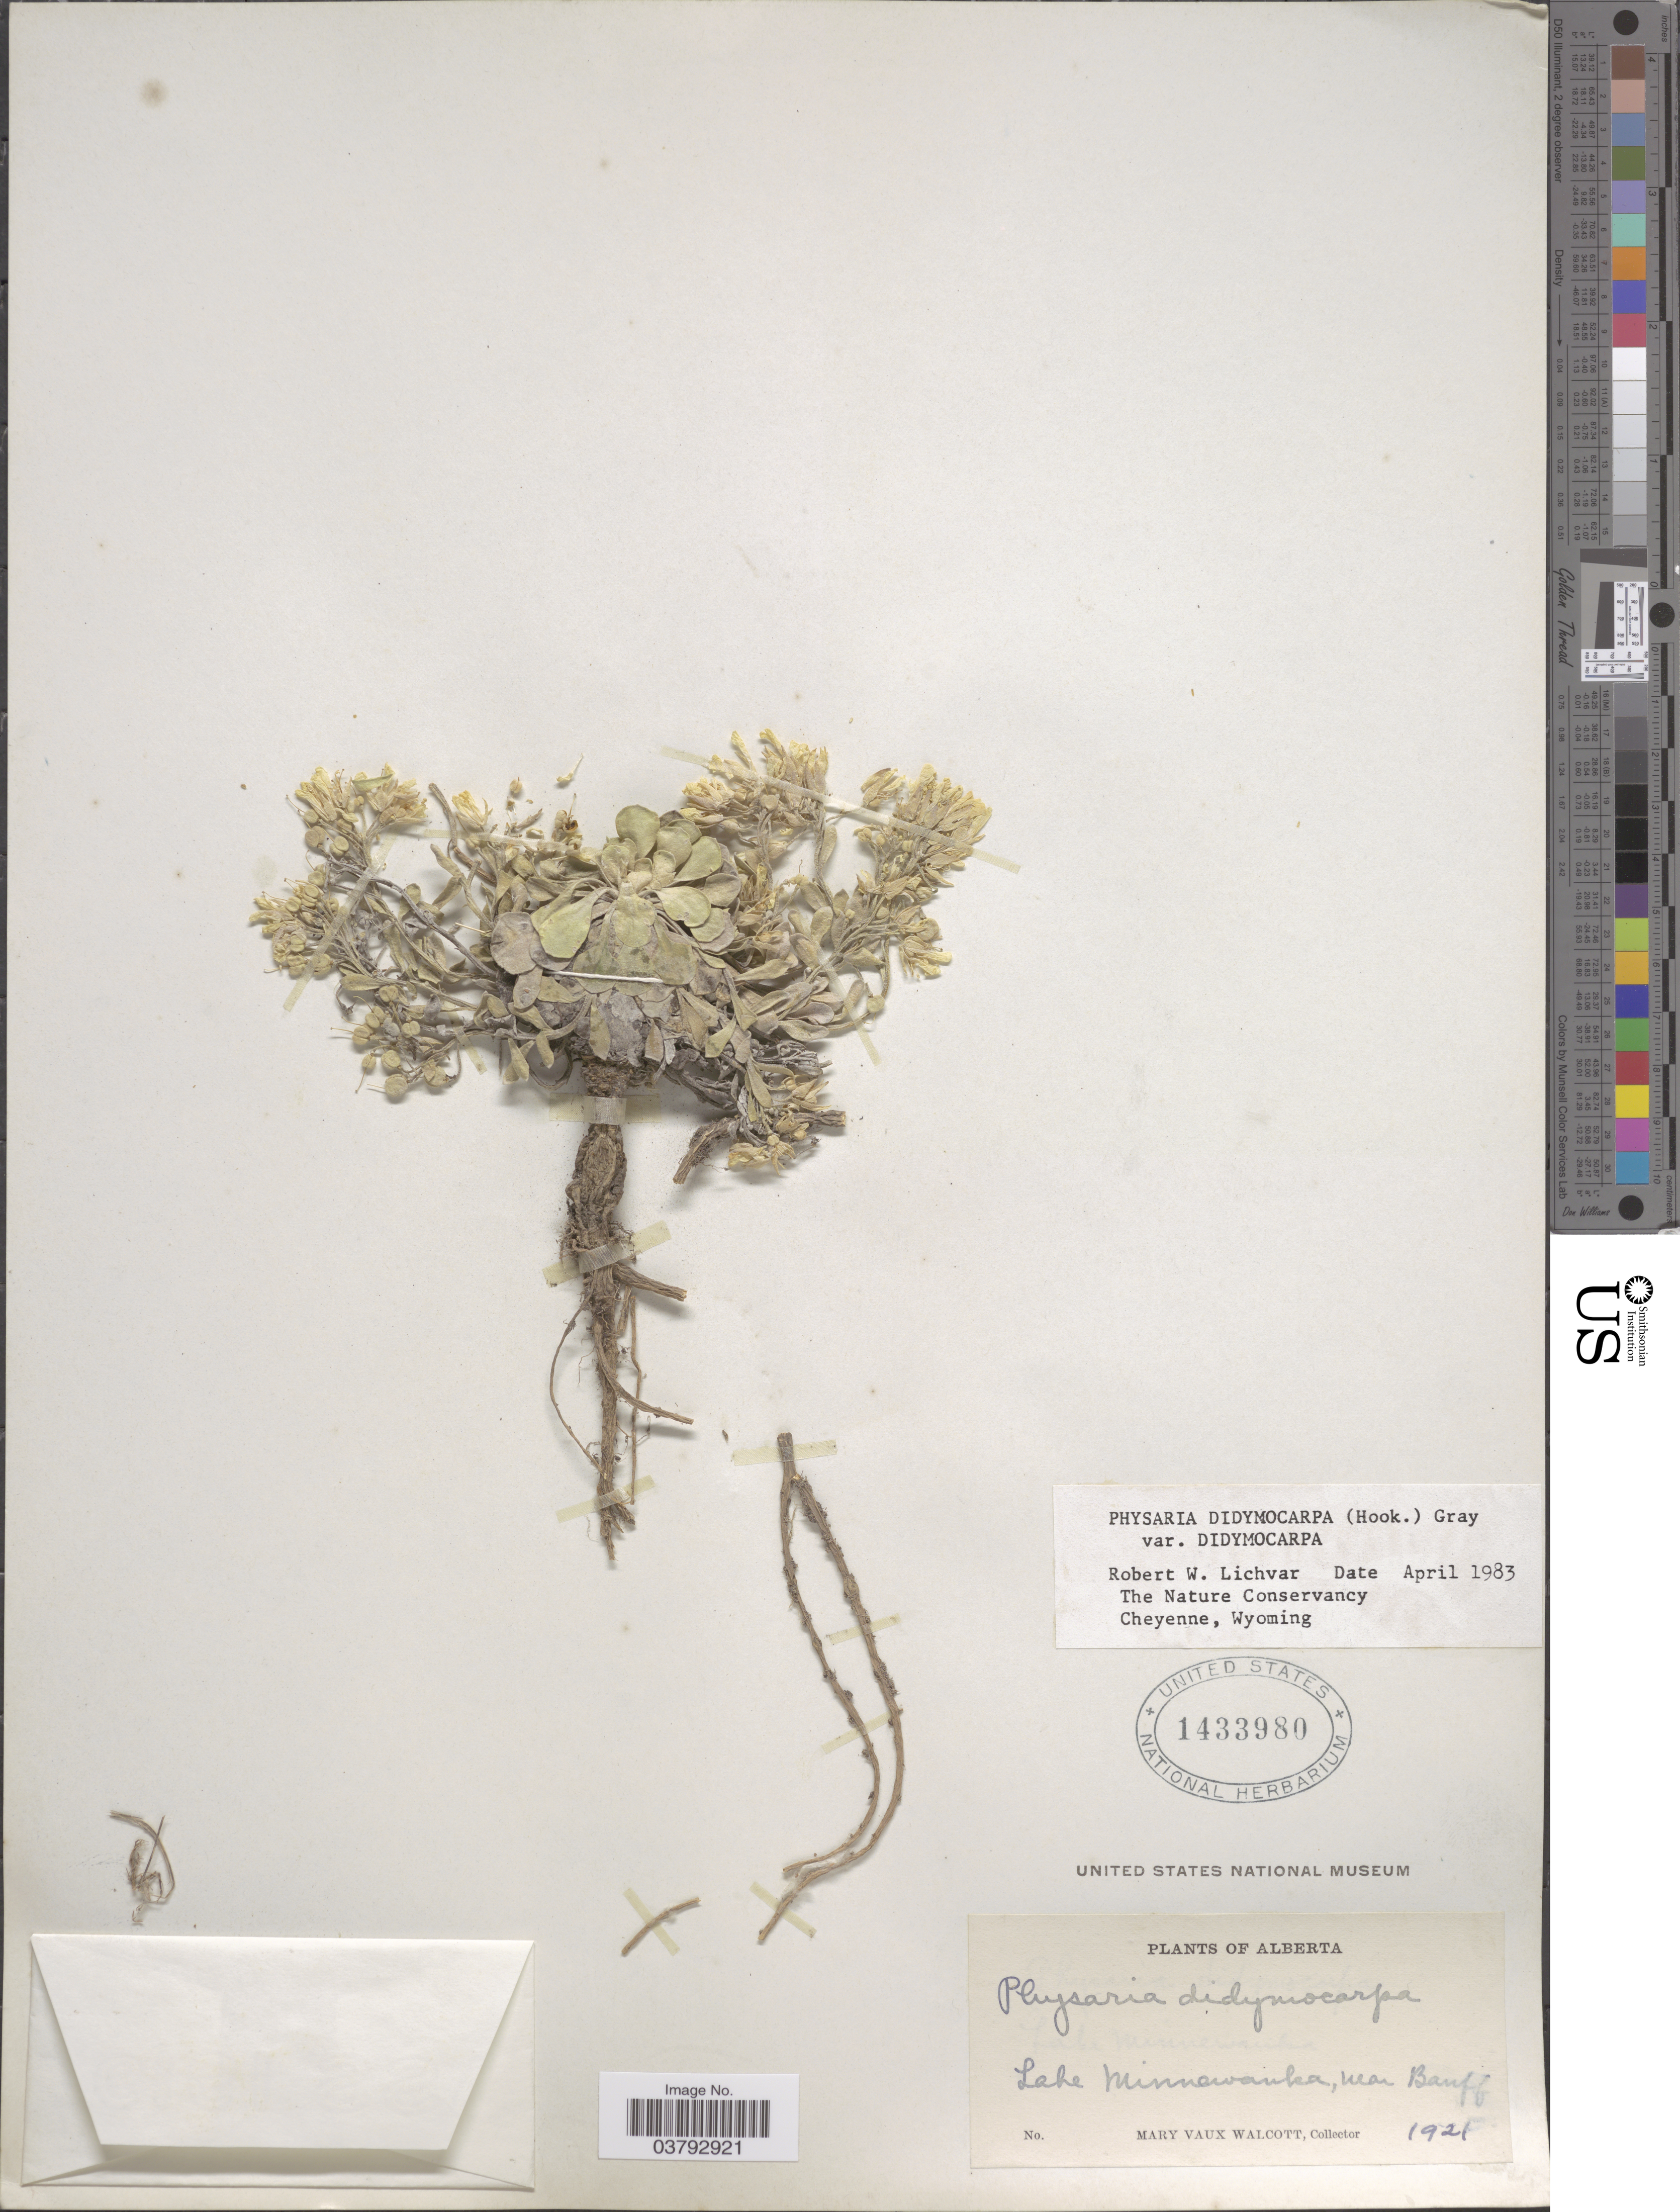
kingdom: Plantae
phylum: Tracheophyta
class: Magnoliopsida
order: Brassicales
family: Brassicaceae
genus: Physaria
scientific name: Physaria didymocarpa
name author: (Hook.) A. Gray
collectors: M. Walcott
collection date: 1921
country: Canada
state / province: Alberta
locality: Lake Minnewanka, near Banff.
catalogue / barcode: US 1433980